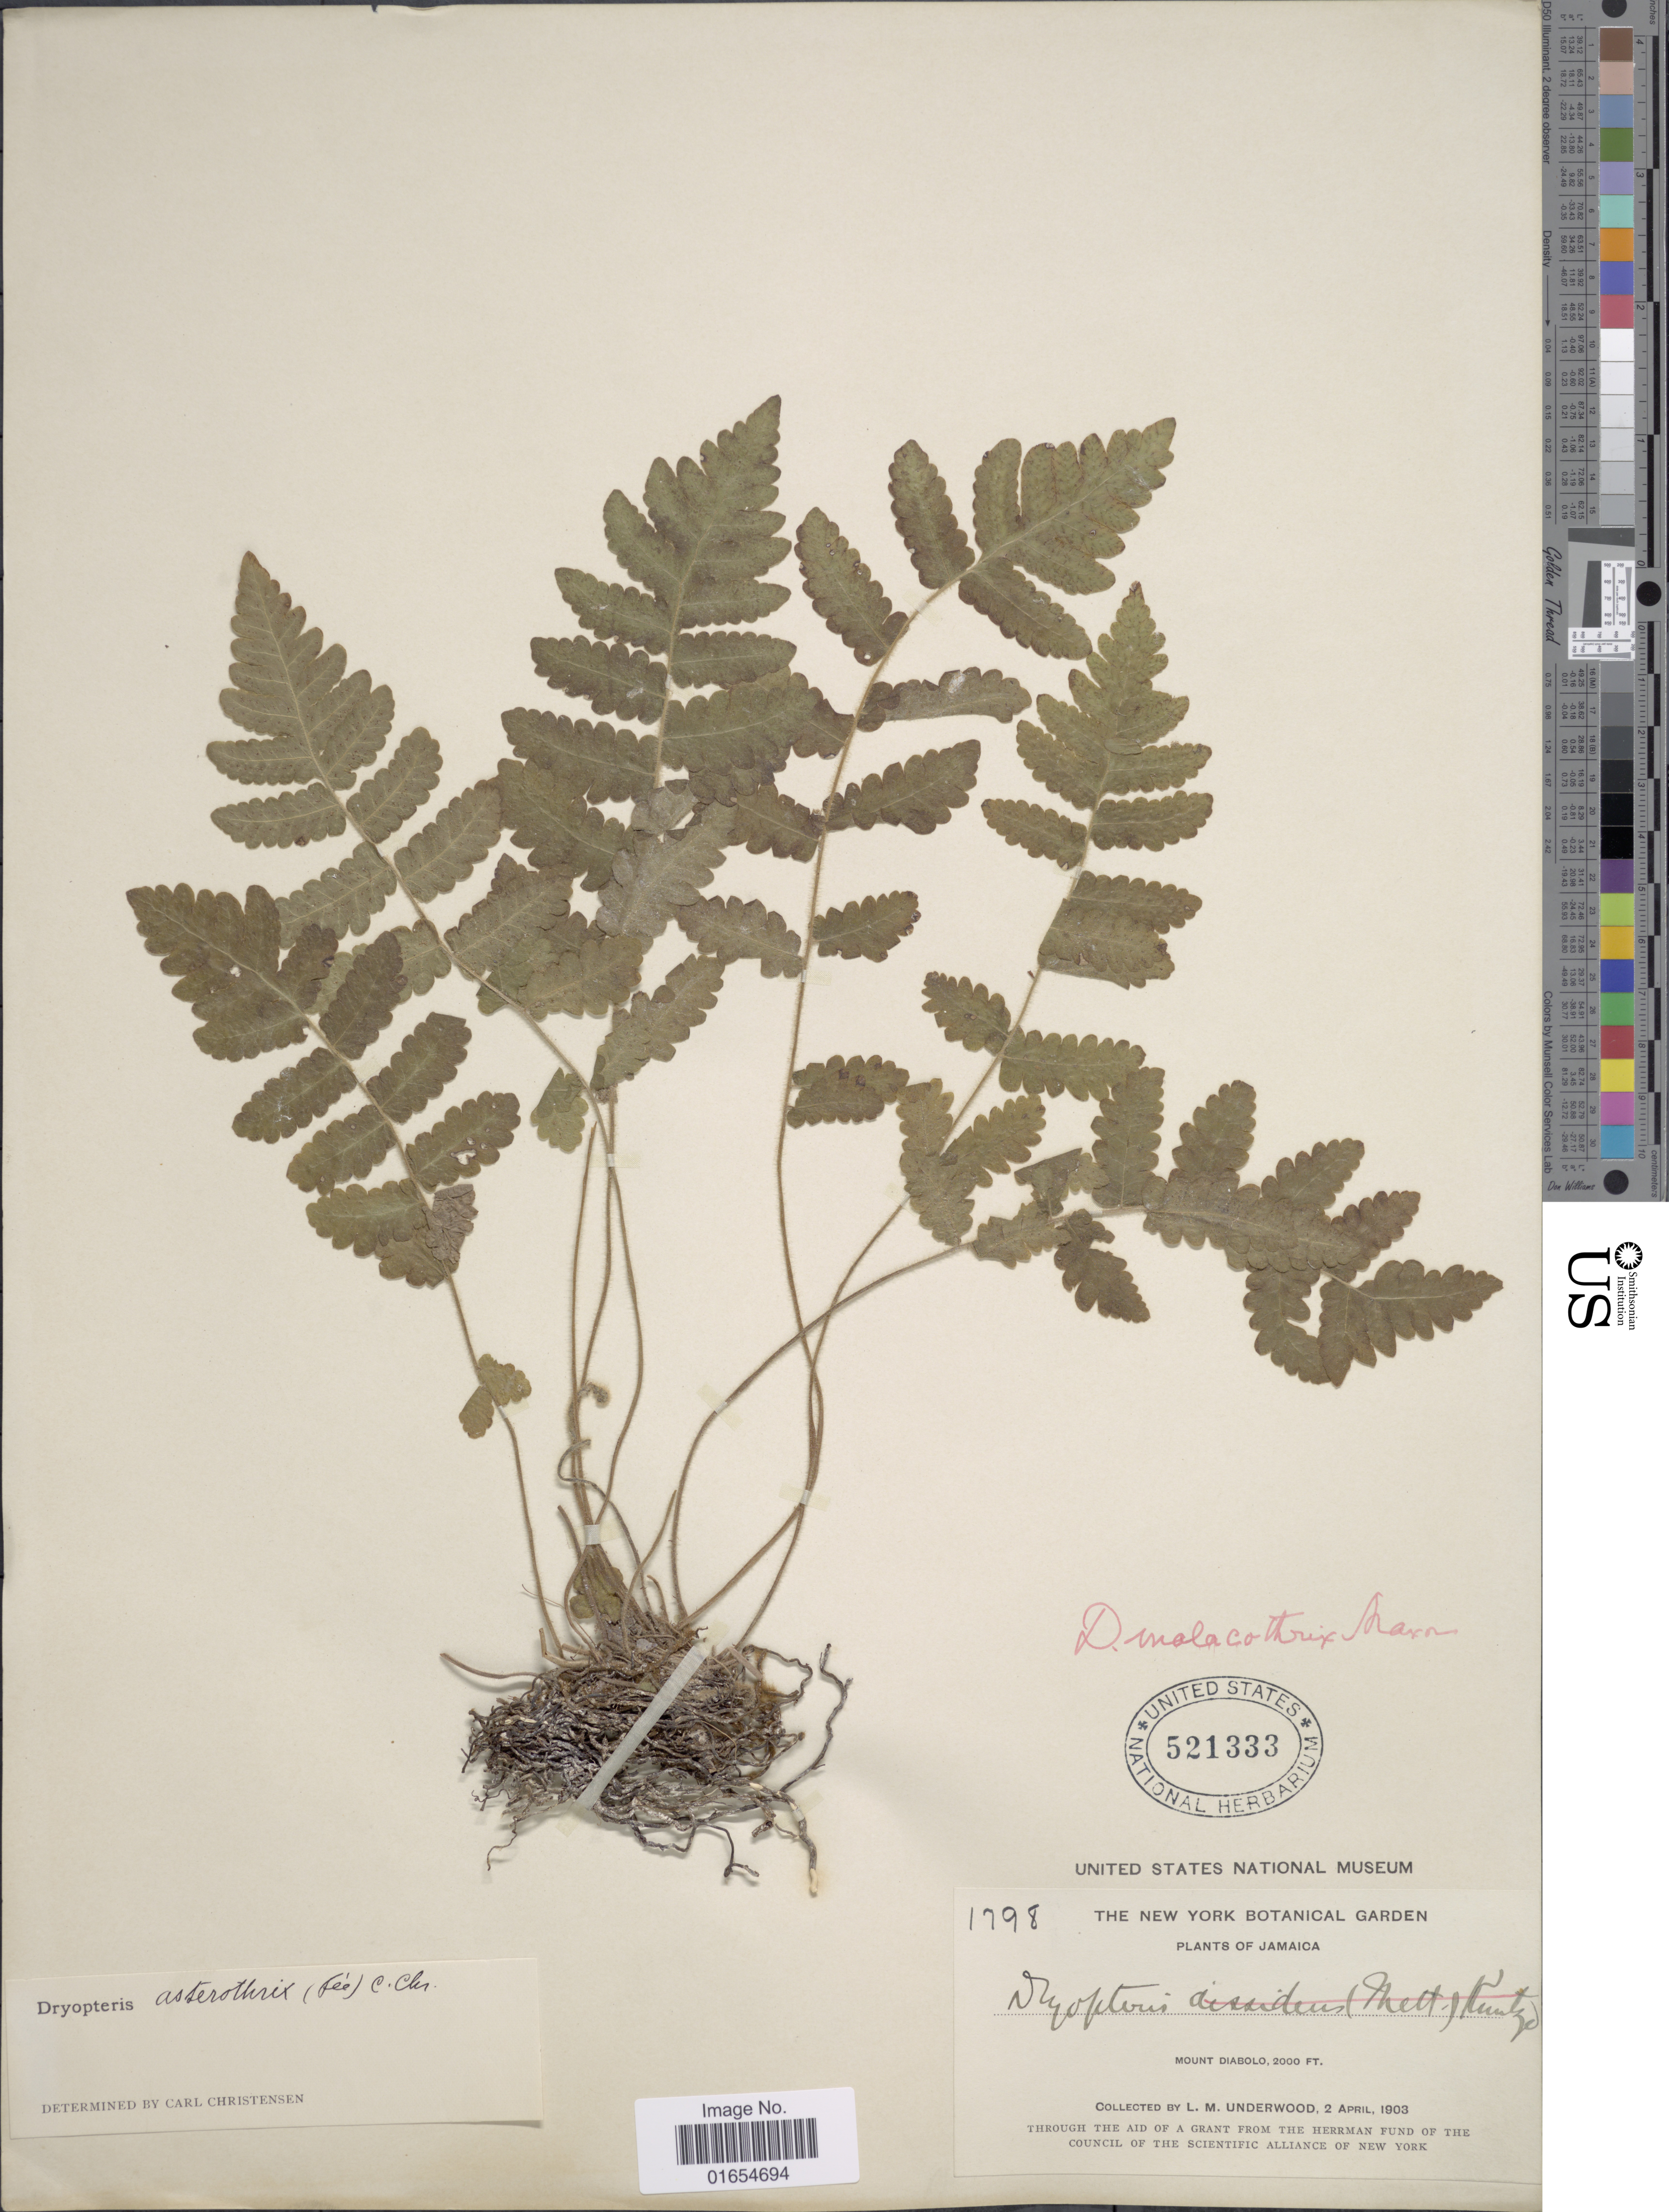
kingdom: Plantae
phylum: Tracheophyta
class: Polypodiopsida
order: Polypodiales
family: Thelypteridaceae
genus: Goniopteris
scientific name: Goniopteris pellita (Willd.) comb. nov., ined 2015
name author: (Willd.)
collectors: L. M. Underwood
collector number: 1798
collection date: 1903-04-02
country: Jamaica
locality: Mount Diabolo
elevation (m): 610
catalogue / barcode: US 521333